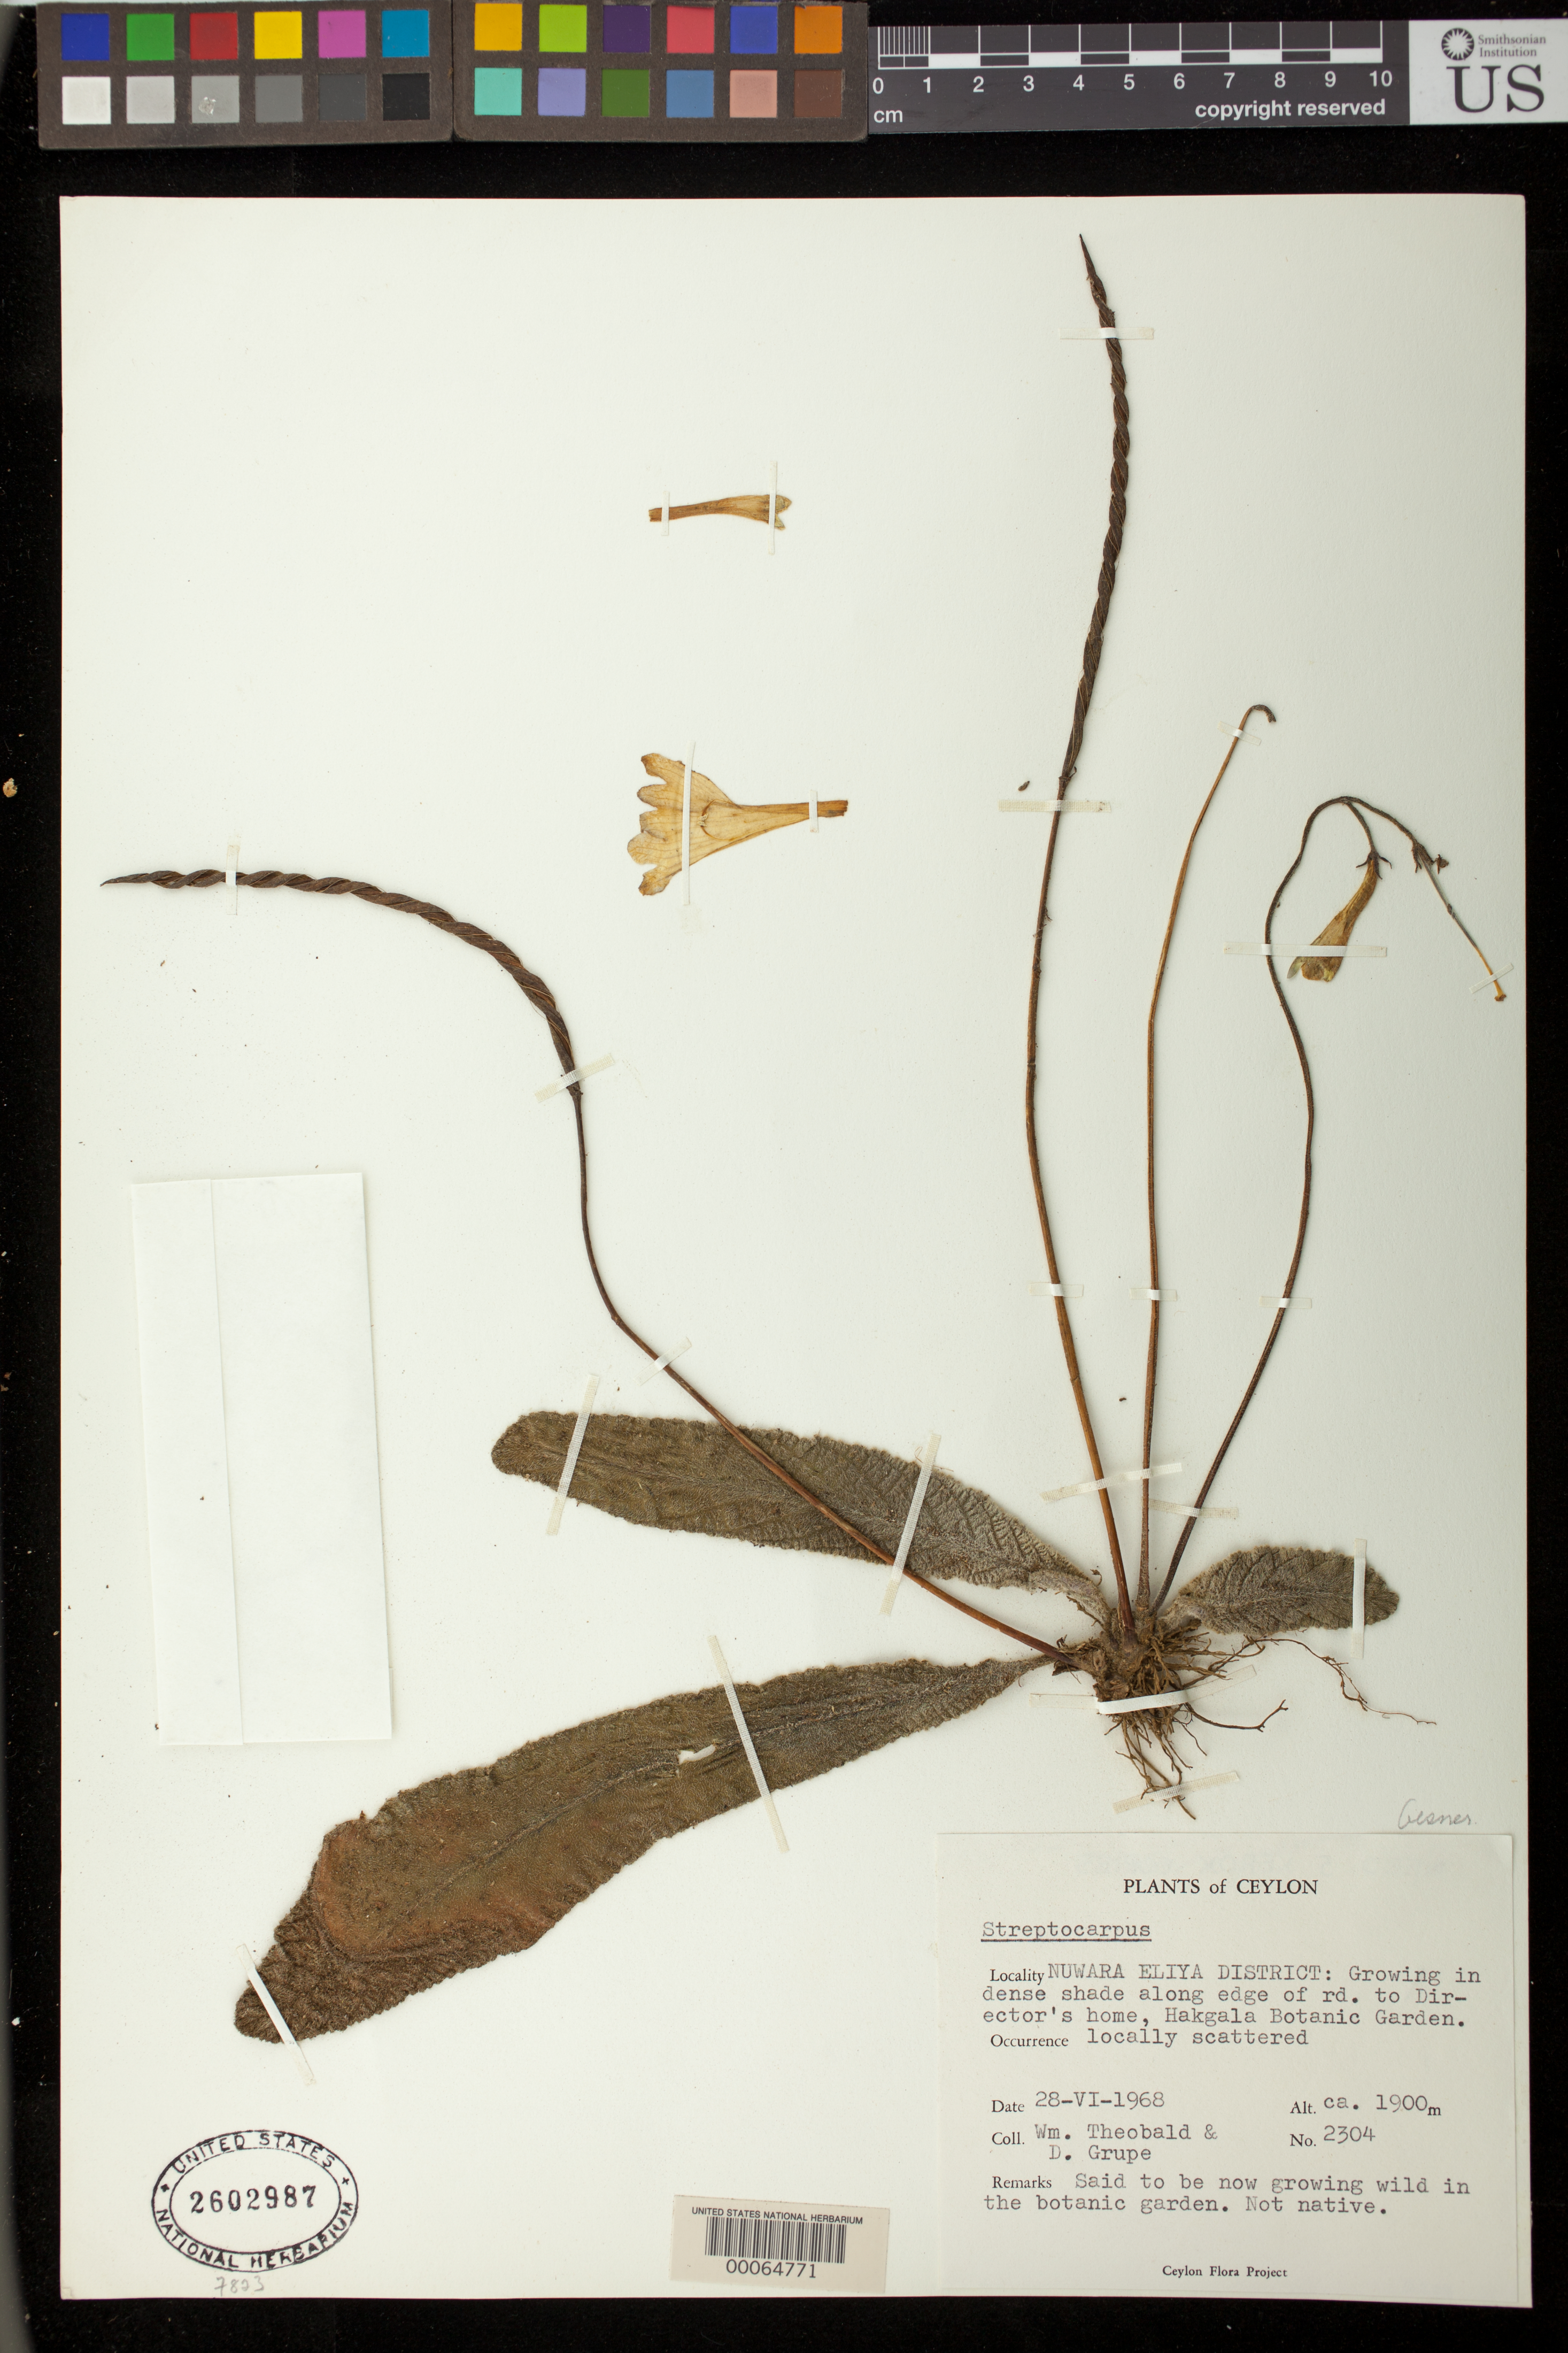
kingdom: Plantae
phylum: Tracheophyta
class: Magnoliopsida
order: Lamiales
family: Gesneriaceae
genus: Streptocarpus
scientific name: Streptocarpus sp.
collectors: W. Theobald & D. Grupe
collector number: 2304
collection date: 1968-06-28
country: Sri Lanka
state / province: Central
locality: Nuwara Eliya District: along edge of rd. to Director's home, Hakgala Botanic Garden.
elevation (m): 1900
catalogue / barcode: US 2602987